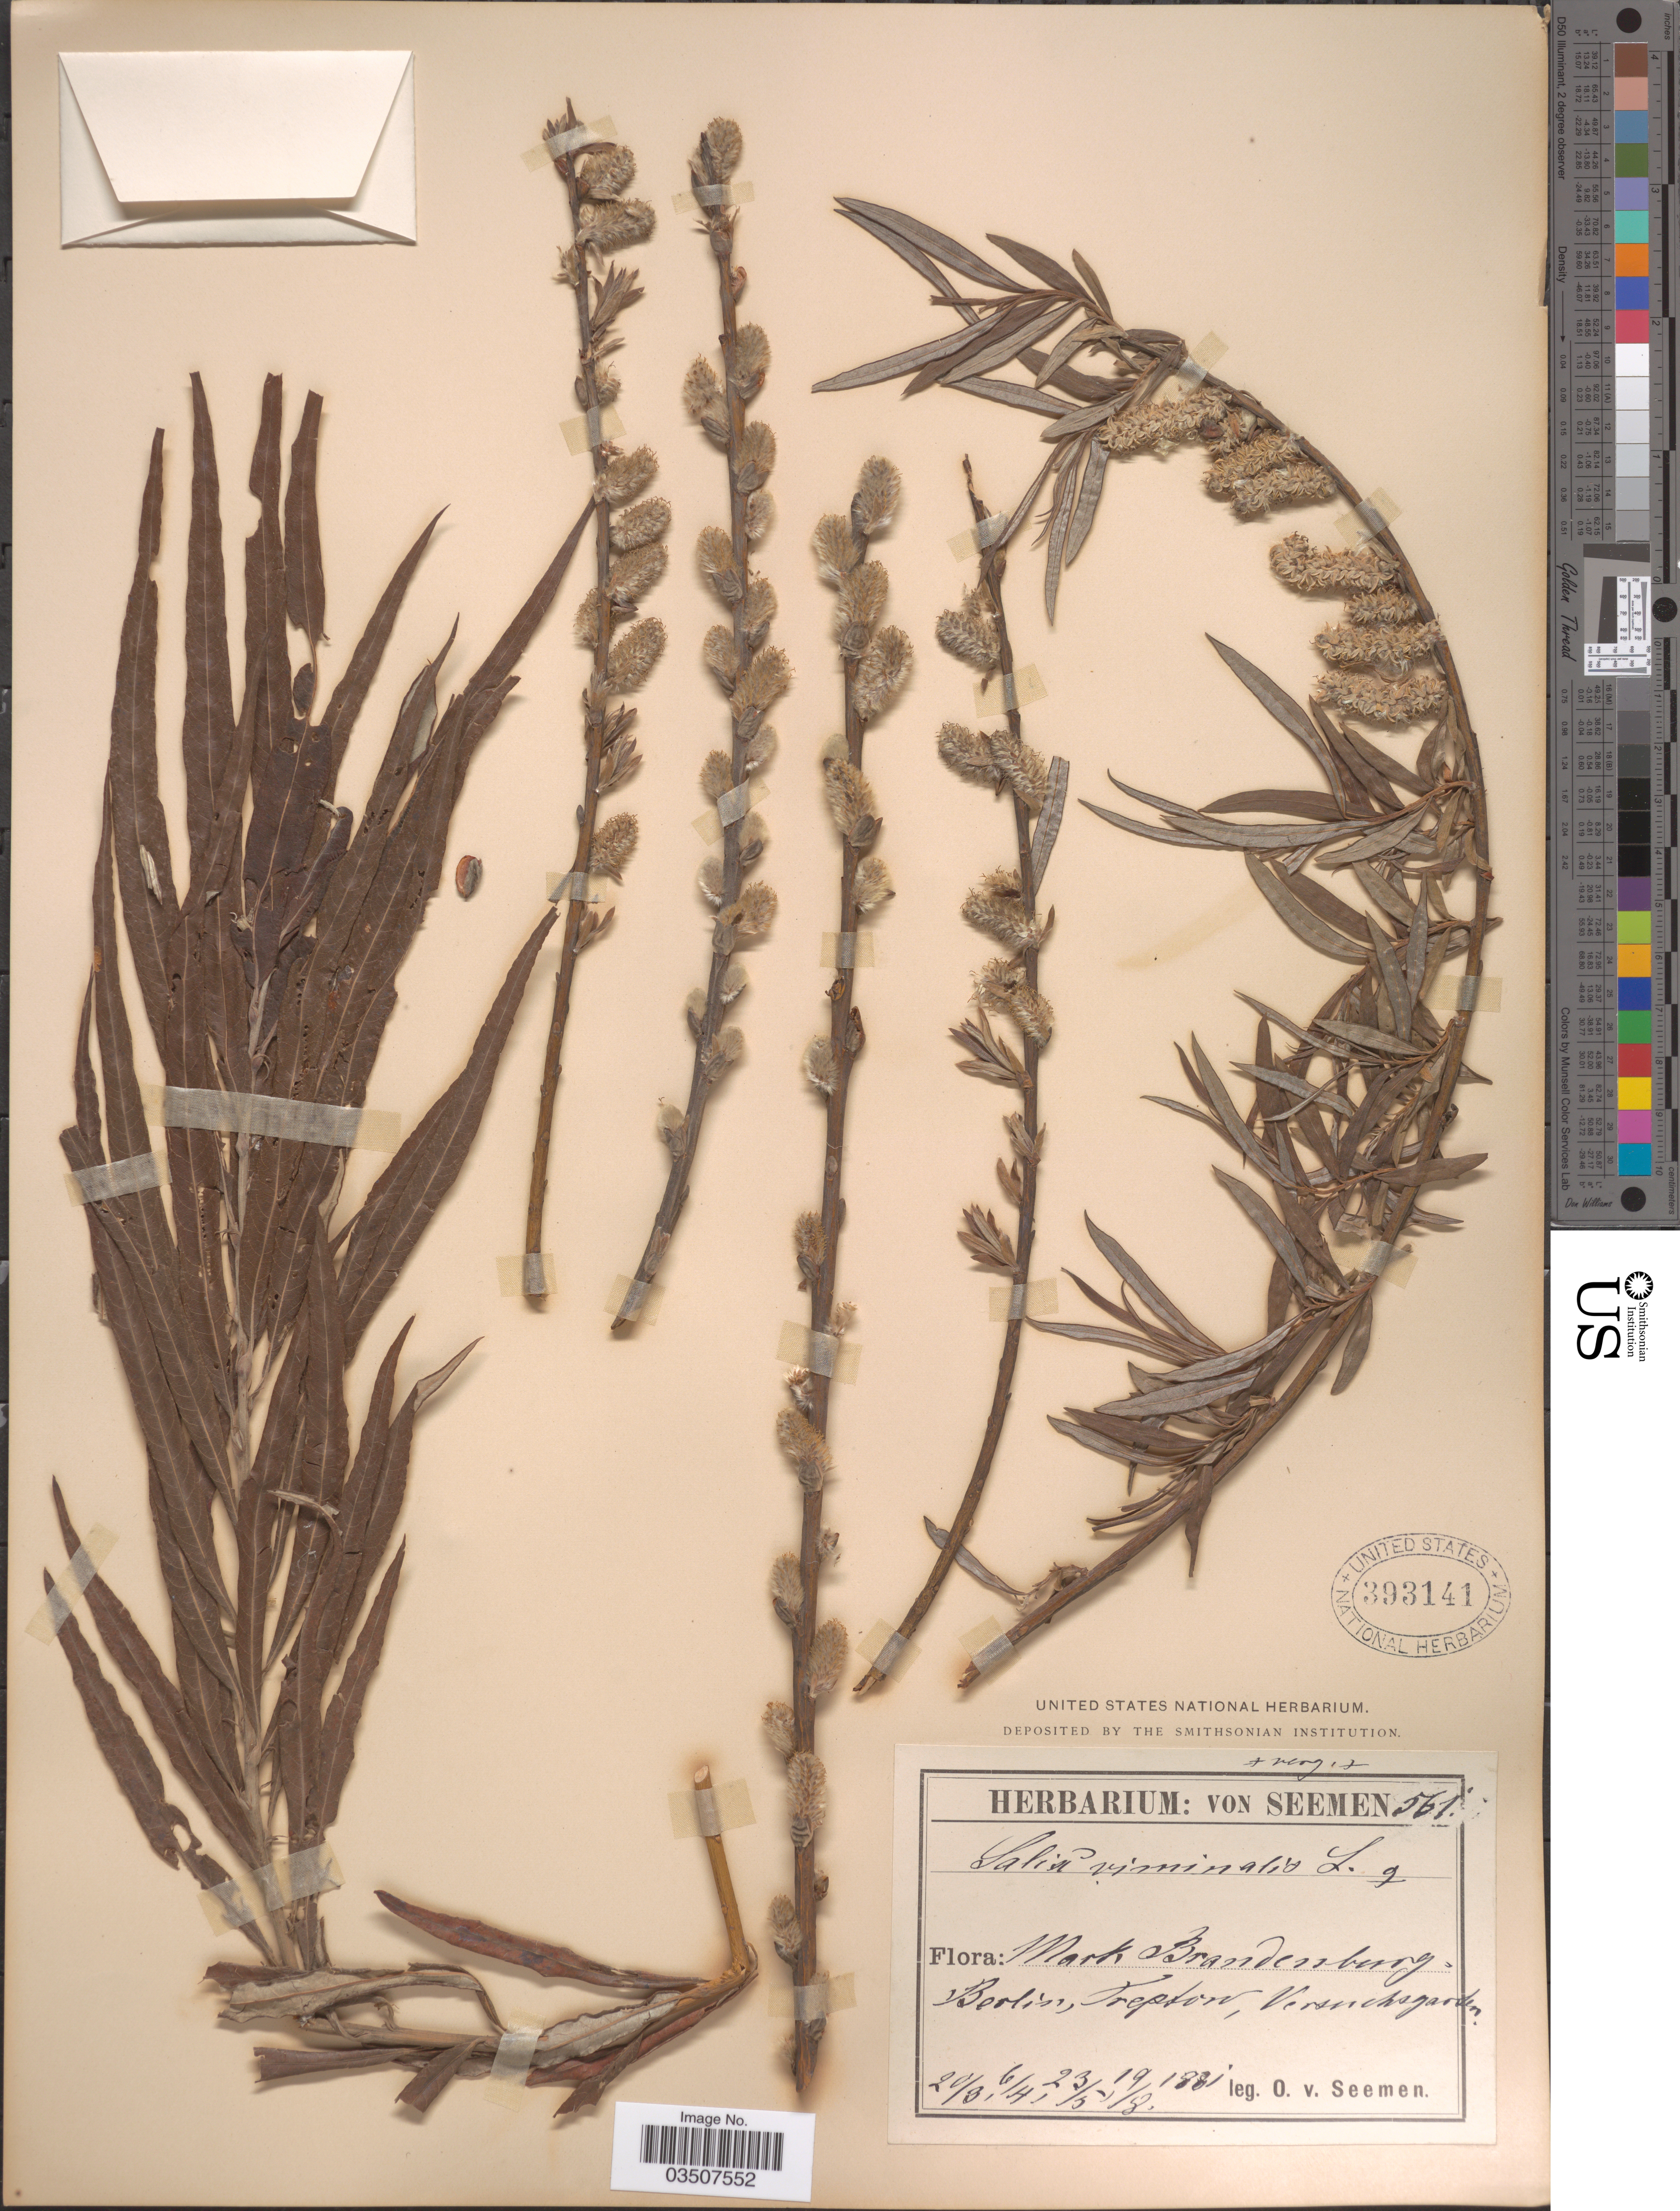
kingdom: Plantae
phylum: Tracheophyta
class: Magnoliopsida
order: Malpighiales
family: Salicaceae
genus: Salix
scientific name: Salix viminalis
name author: L.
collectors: K. O. von Seemen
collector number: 561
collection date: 1881-03-20/1881-08-19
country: Germany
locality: Mark Brandenburg, Berlin, Treptow, [illegible text].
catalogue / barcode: US 393141